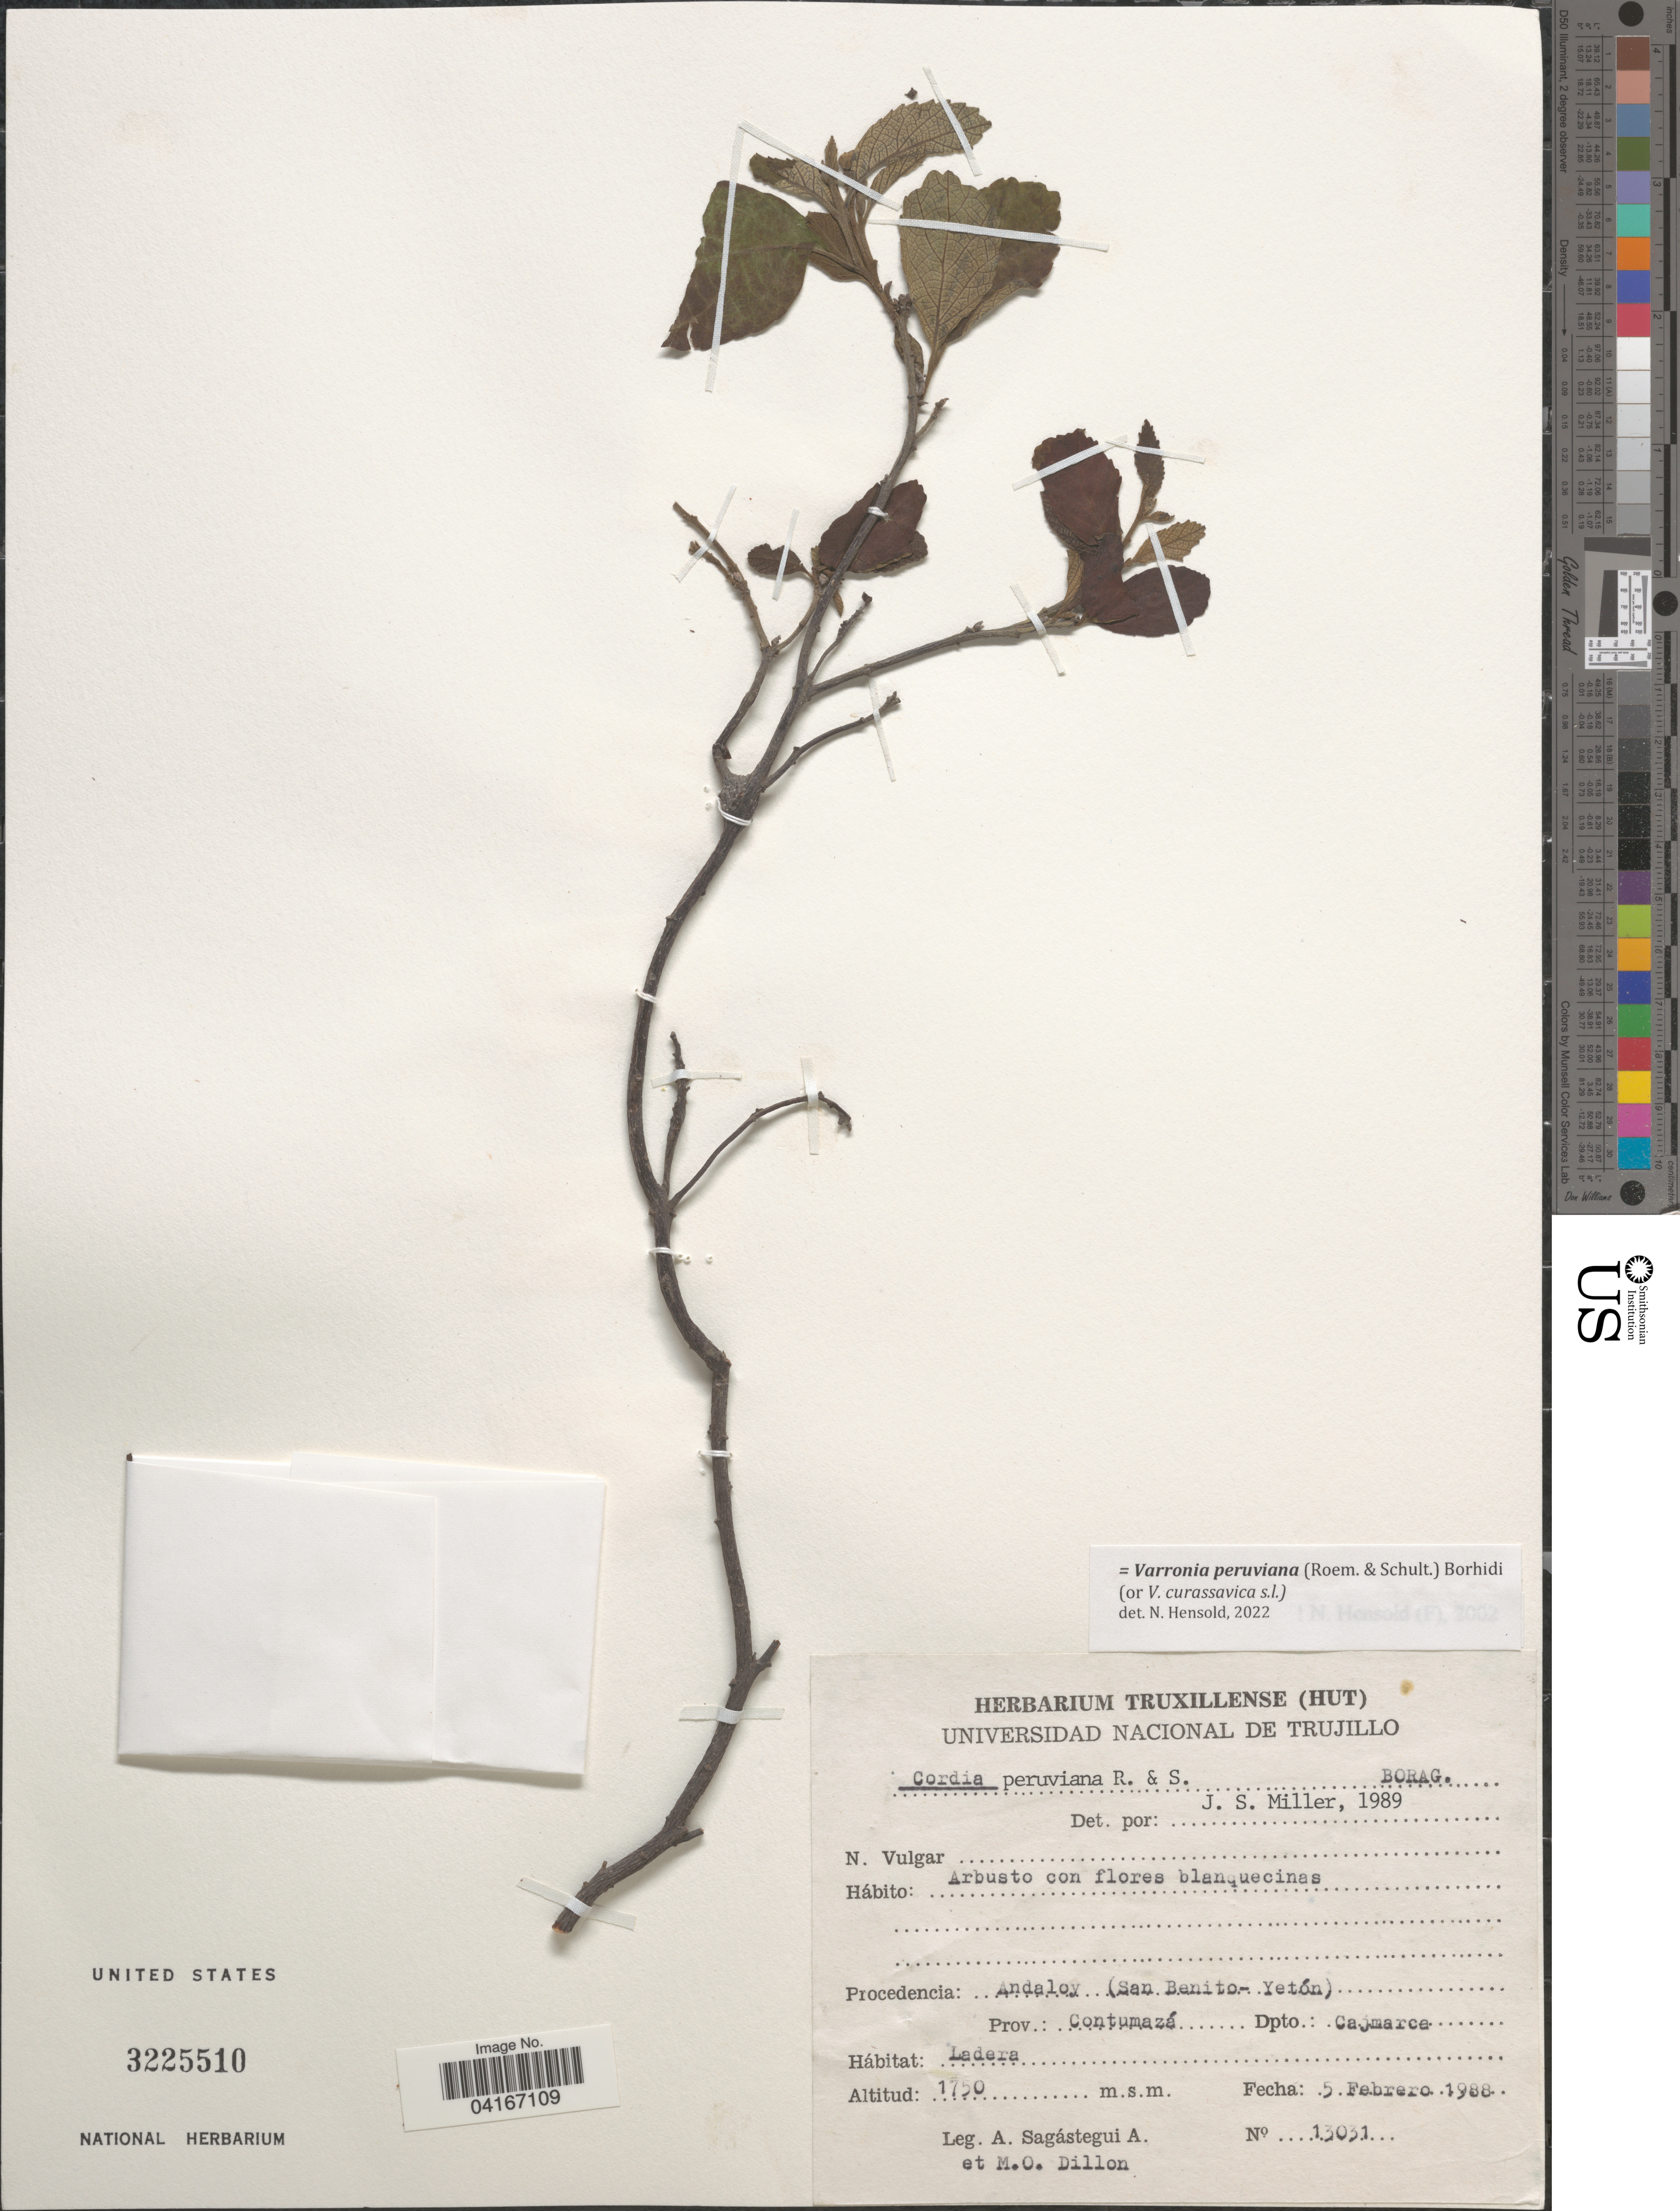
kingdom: Plantae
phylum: Tracheophyta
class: Magnoliopsida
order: Boraginales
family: Cordiaceae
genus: Varronia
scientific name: Varronia peruviana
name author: (Roem. & Schult.) Borhidi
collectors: A. Sagástegui A. & M. O. Dillon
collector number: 13031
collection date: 1988-02-05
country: Peru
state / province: Cajamarca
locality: Andaloy (San Benito-Yetón). Prov.: Contumazá. Dpto.: Cajamarca.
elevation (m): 1750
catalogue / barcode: US 3225510